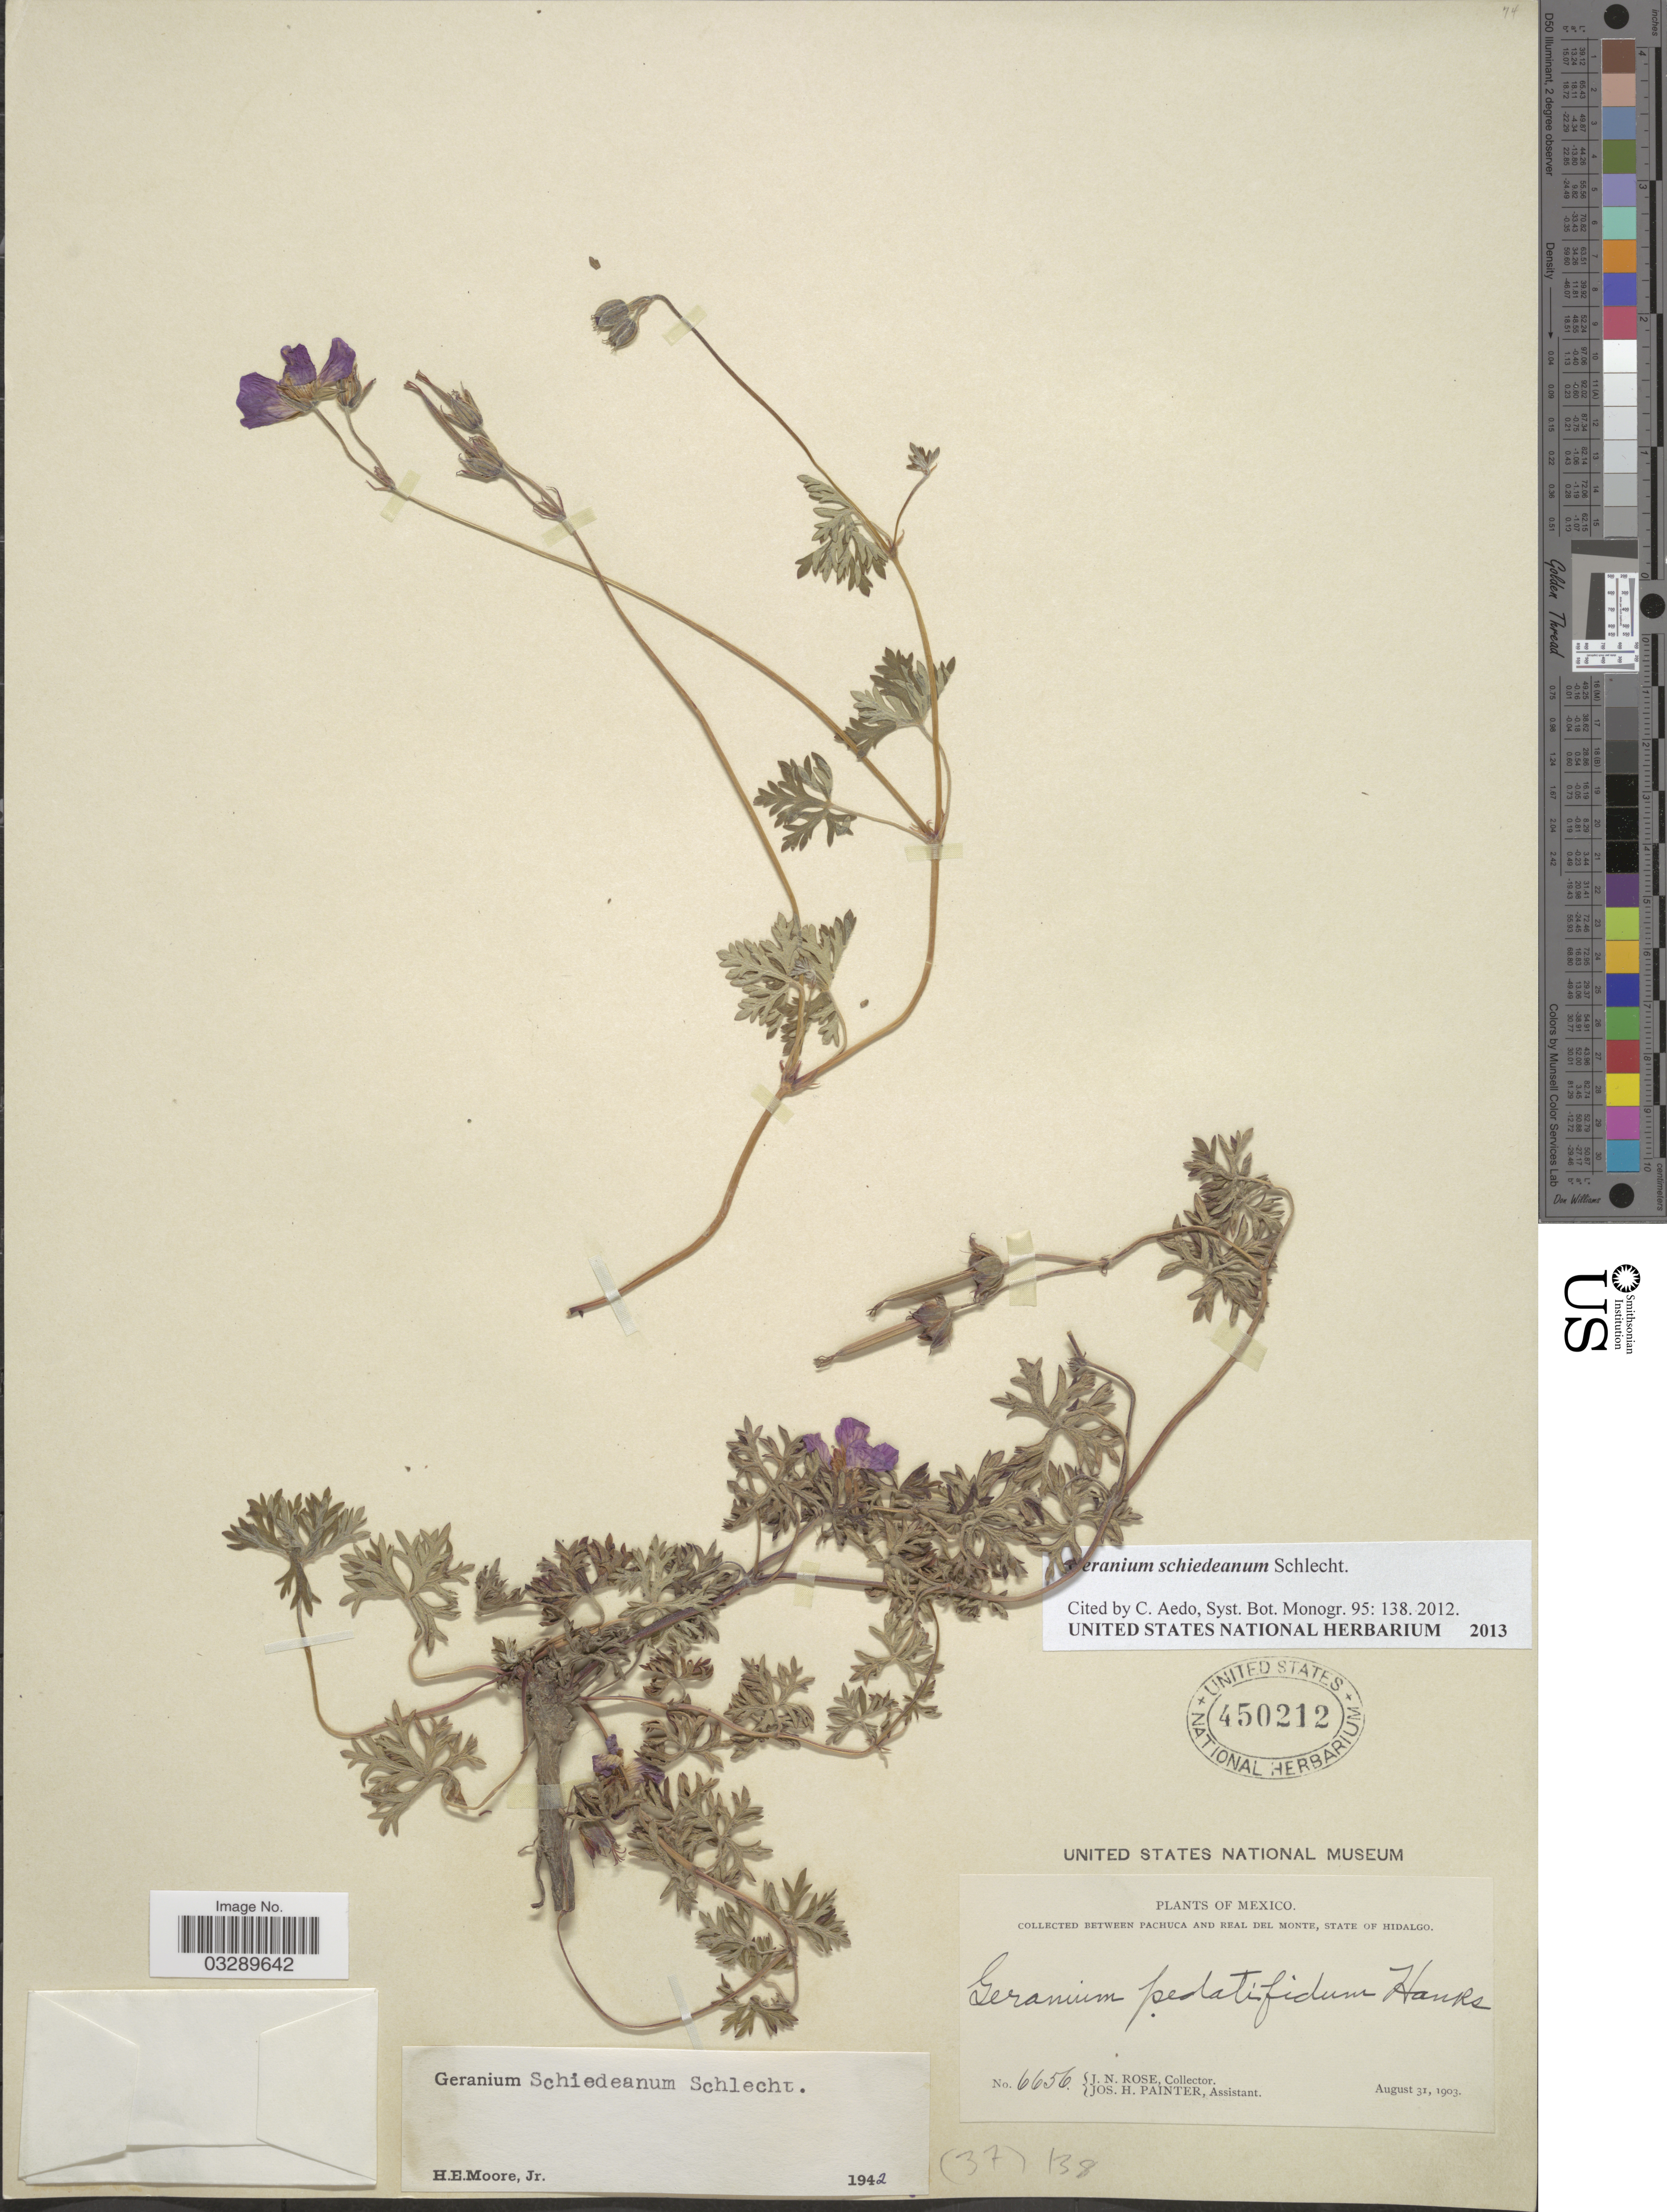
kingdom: Plantae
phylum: Tracheophyta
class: Magnoliopsida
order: Geraniales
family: Geraniaceae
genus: Geranium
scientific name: Geranium schiedeanum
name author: Schltdl.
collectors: J. N. Rose & J. H. Painter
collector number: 6656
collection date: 1903-08-31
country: Mexico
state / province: Hidalgo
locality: Between Pachuca and Real del Monte.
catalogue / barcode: US 450212